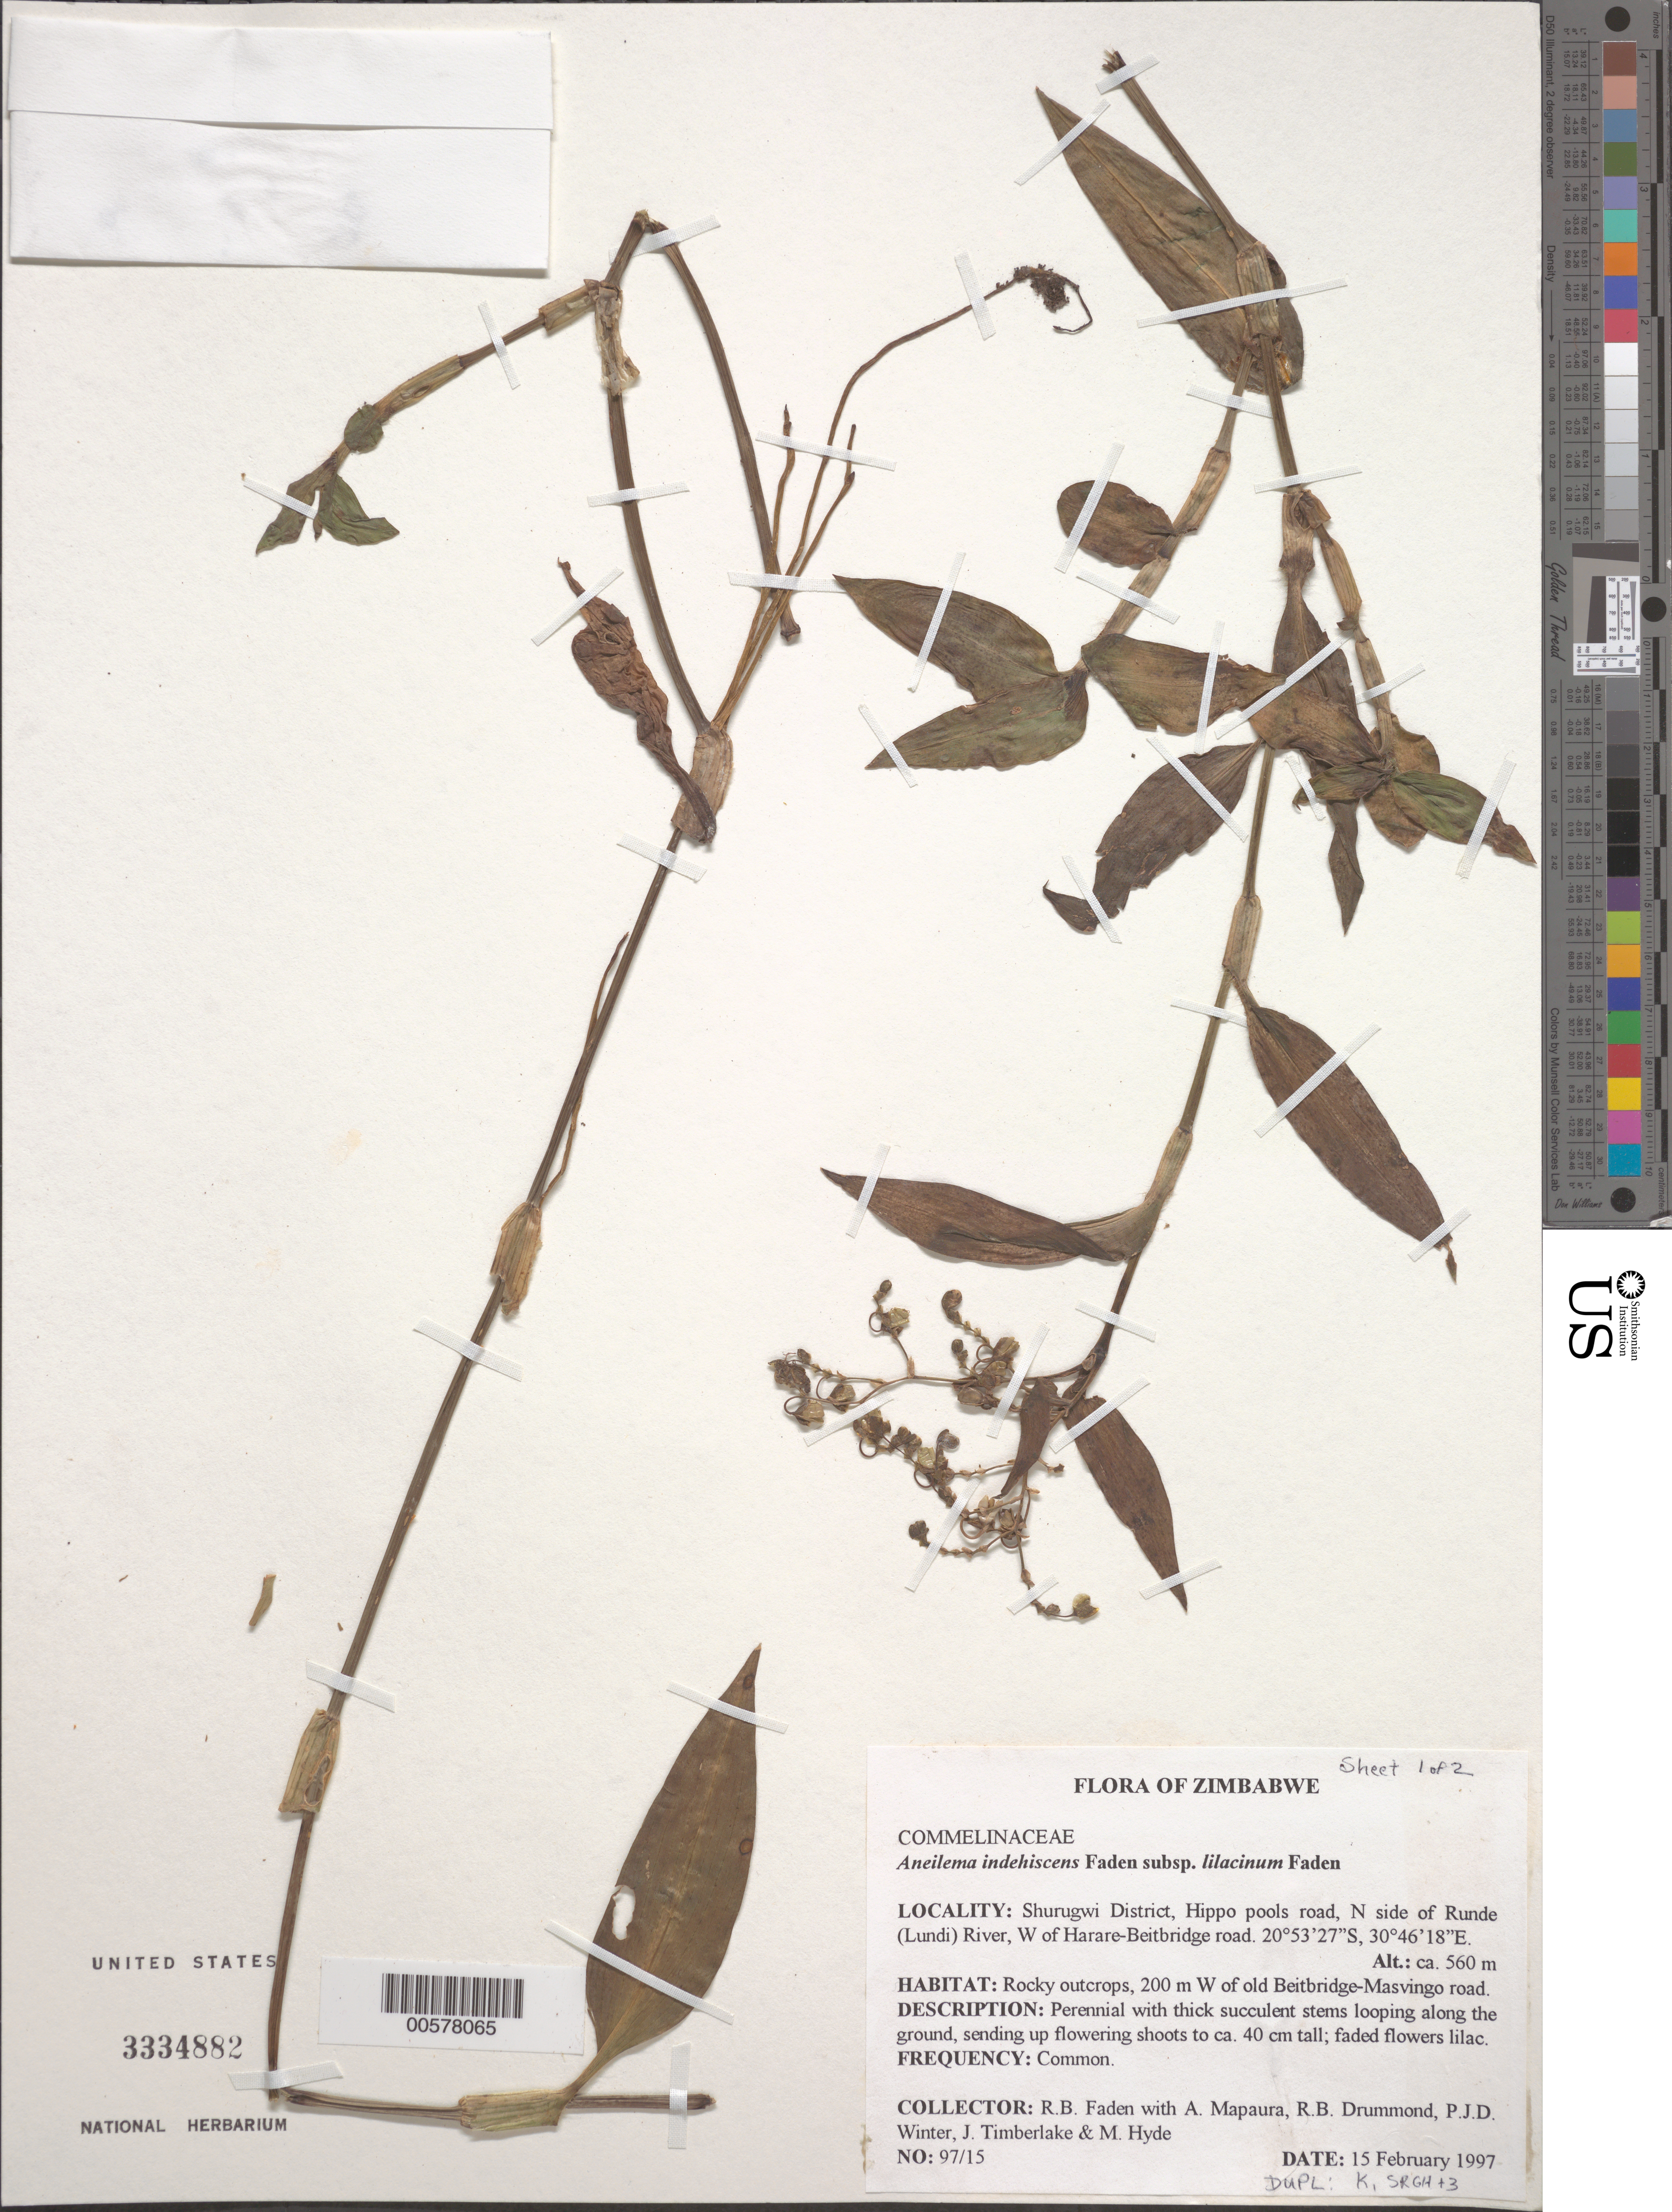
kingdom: Plantae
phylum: Tracheophyta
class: Liliopsida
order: Commelinales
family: Commelinaceae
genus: Aneilema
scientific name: Aneilema indehiscens subsp. lilacinum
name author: Faden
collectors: R. B. Faden, R. Drummond, A. Mapaura, M. Hyde, P. Winter & J. Timberlake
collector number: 97/15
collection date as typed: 15 Feb 1997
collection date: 1997-02-15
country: Zimbabwe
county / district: Shurugwi Dist.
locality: N of runde(lundi)river, w of harare-beitbridge road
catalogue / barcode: US 3334882